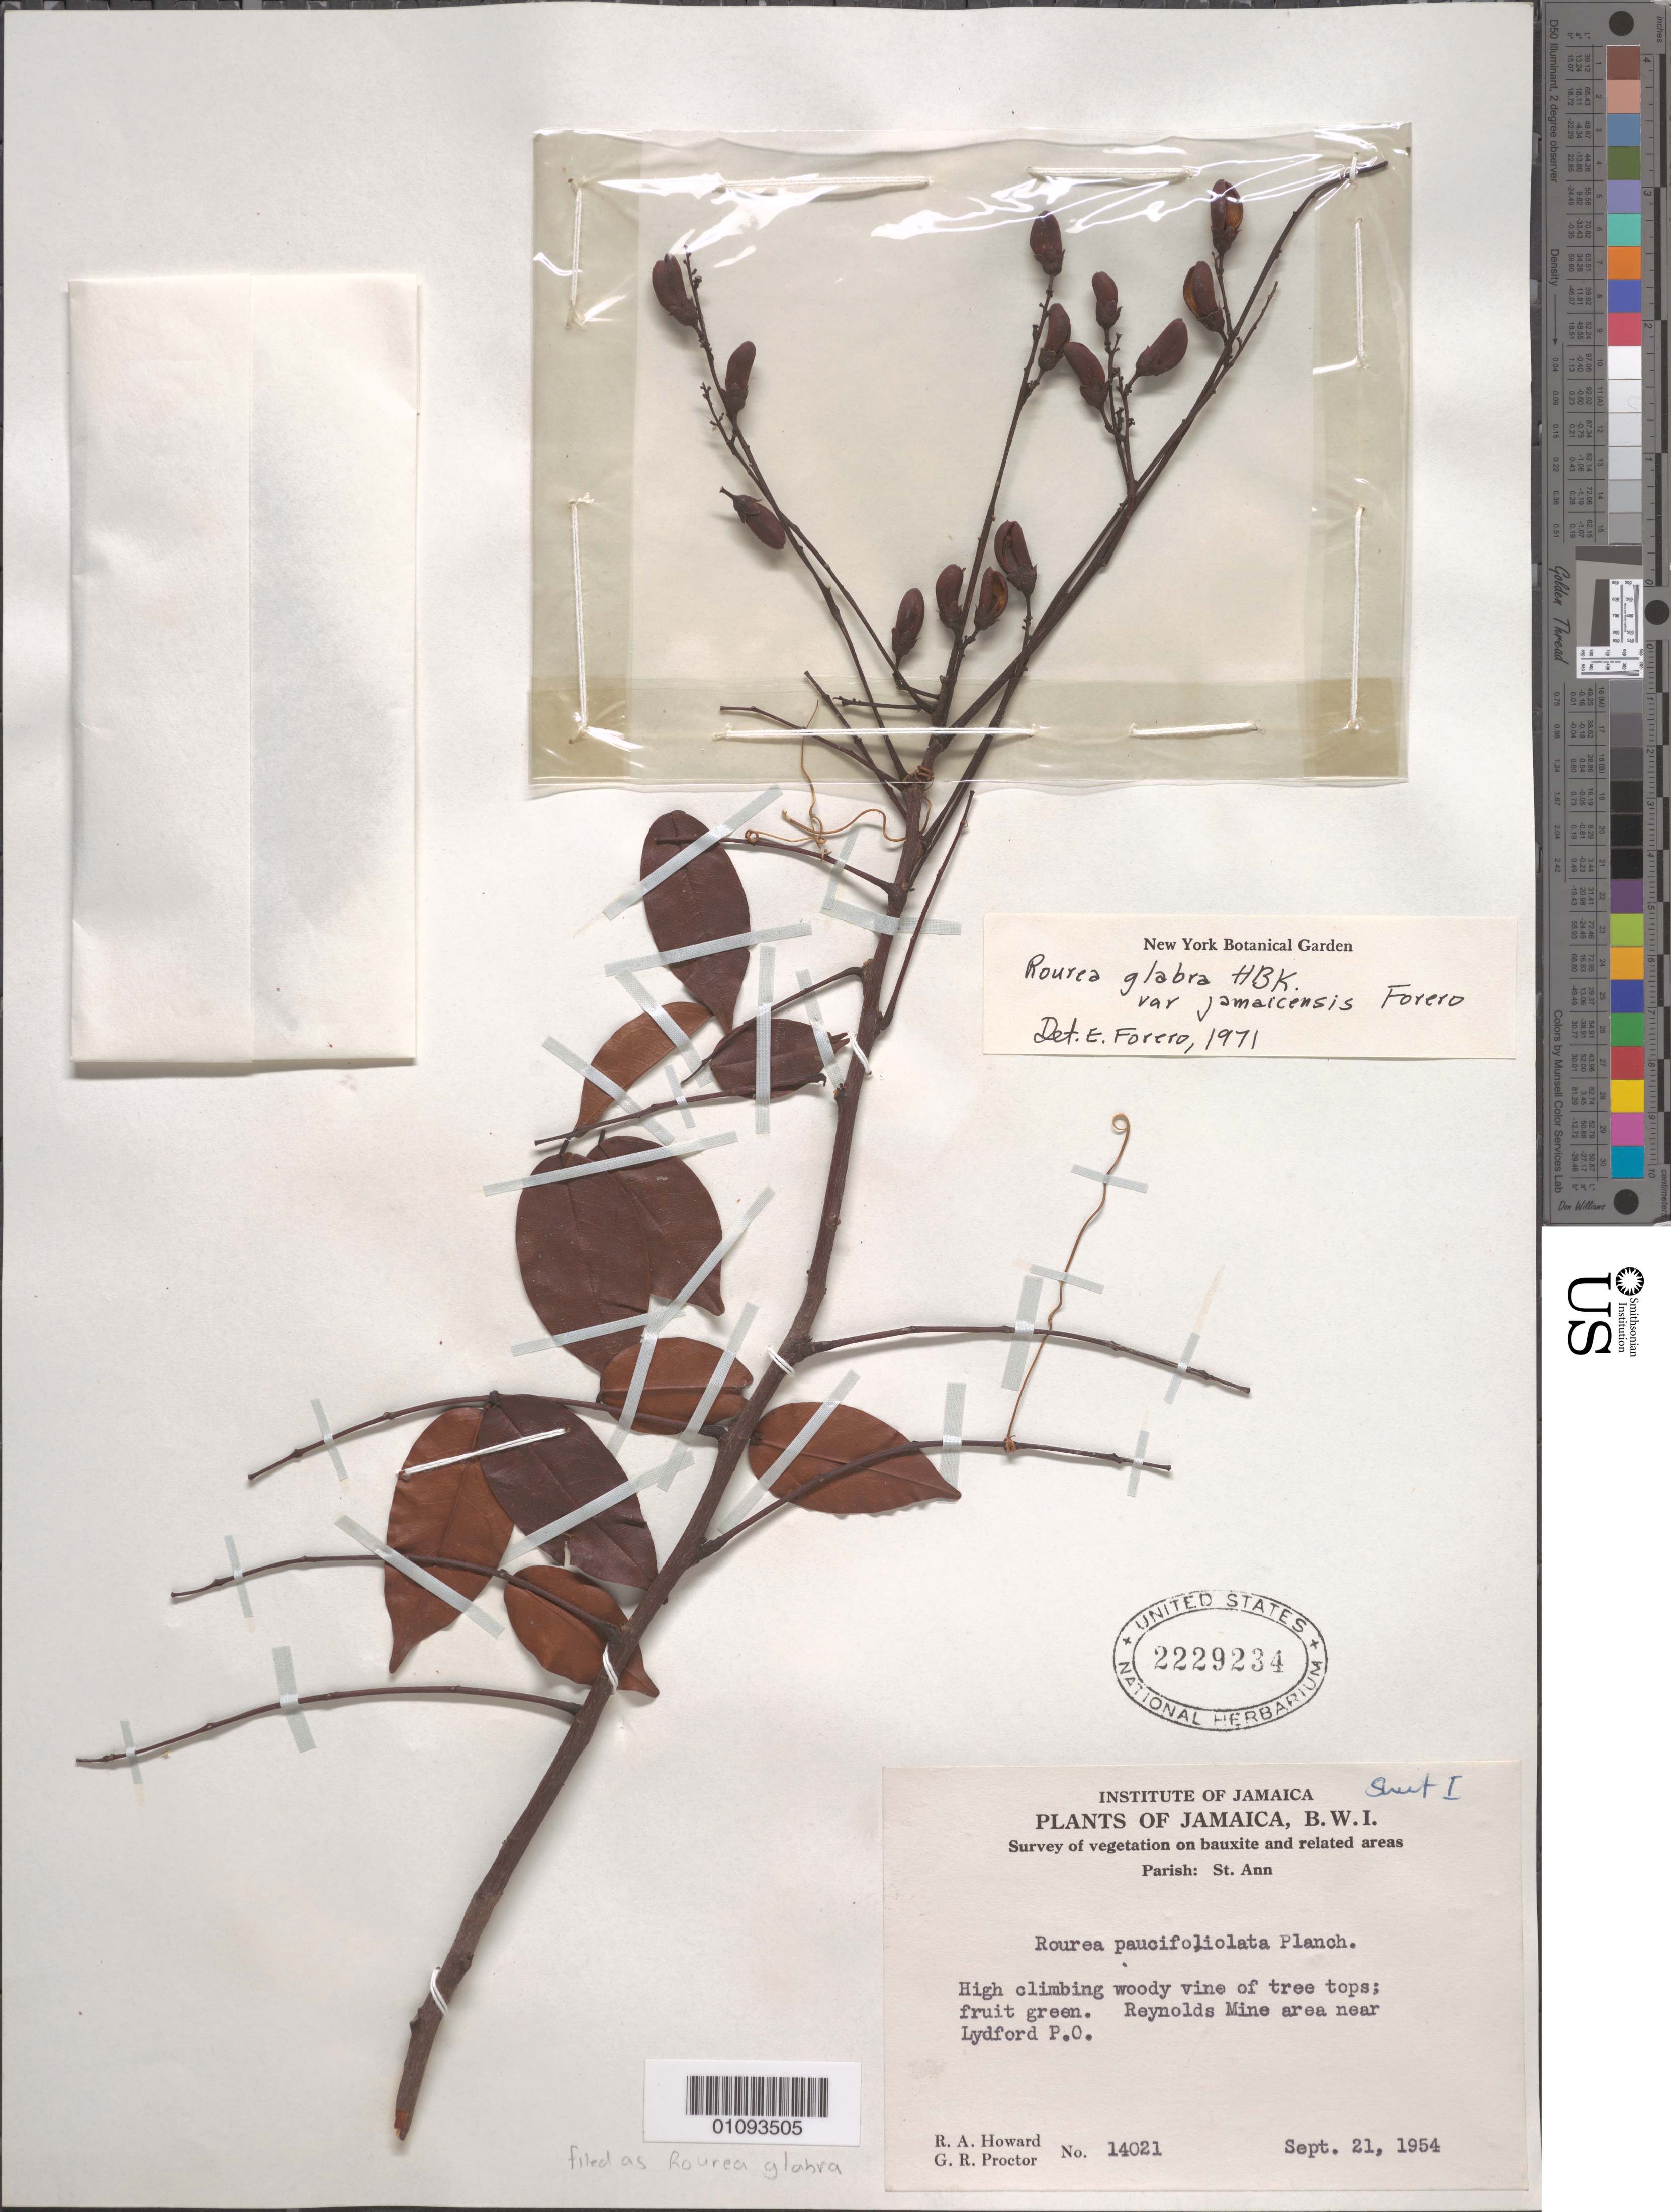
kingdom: Plantae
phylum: Tracheophyta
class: Magnoliopsida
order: Oxalidales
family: Connaraceae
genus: Rourea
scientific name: Rourea glabra var. jamaicensis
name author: Forero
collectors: R. A. Howard & G. R. Proctor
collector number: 14021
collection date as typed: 21 Sep 1954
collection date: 1954-09-21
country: Jamaica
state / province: Saint Ann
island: Jamaica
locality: Reynolds Mine area near Lydford P.O.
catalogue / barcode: US 2229234